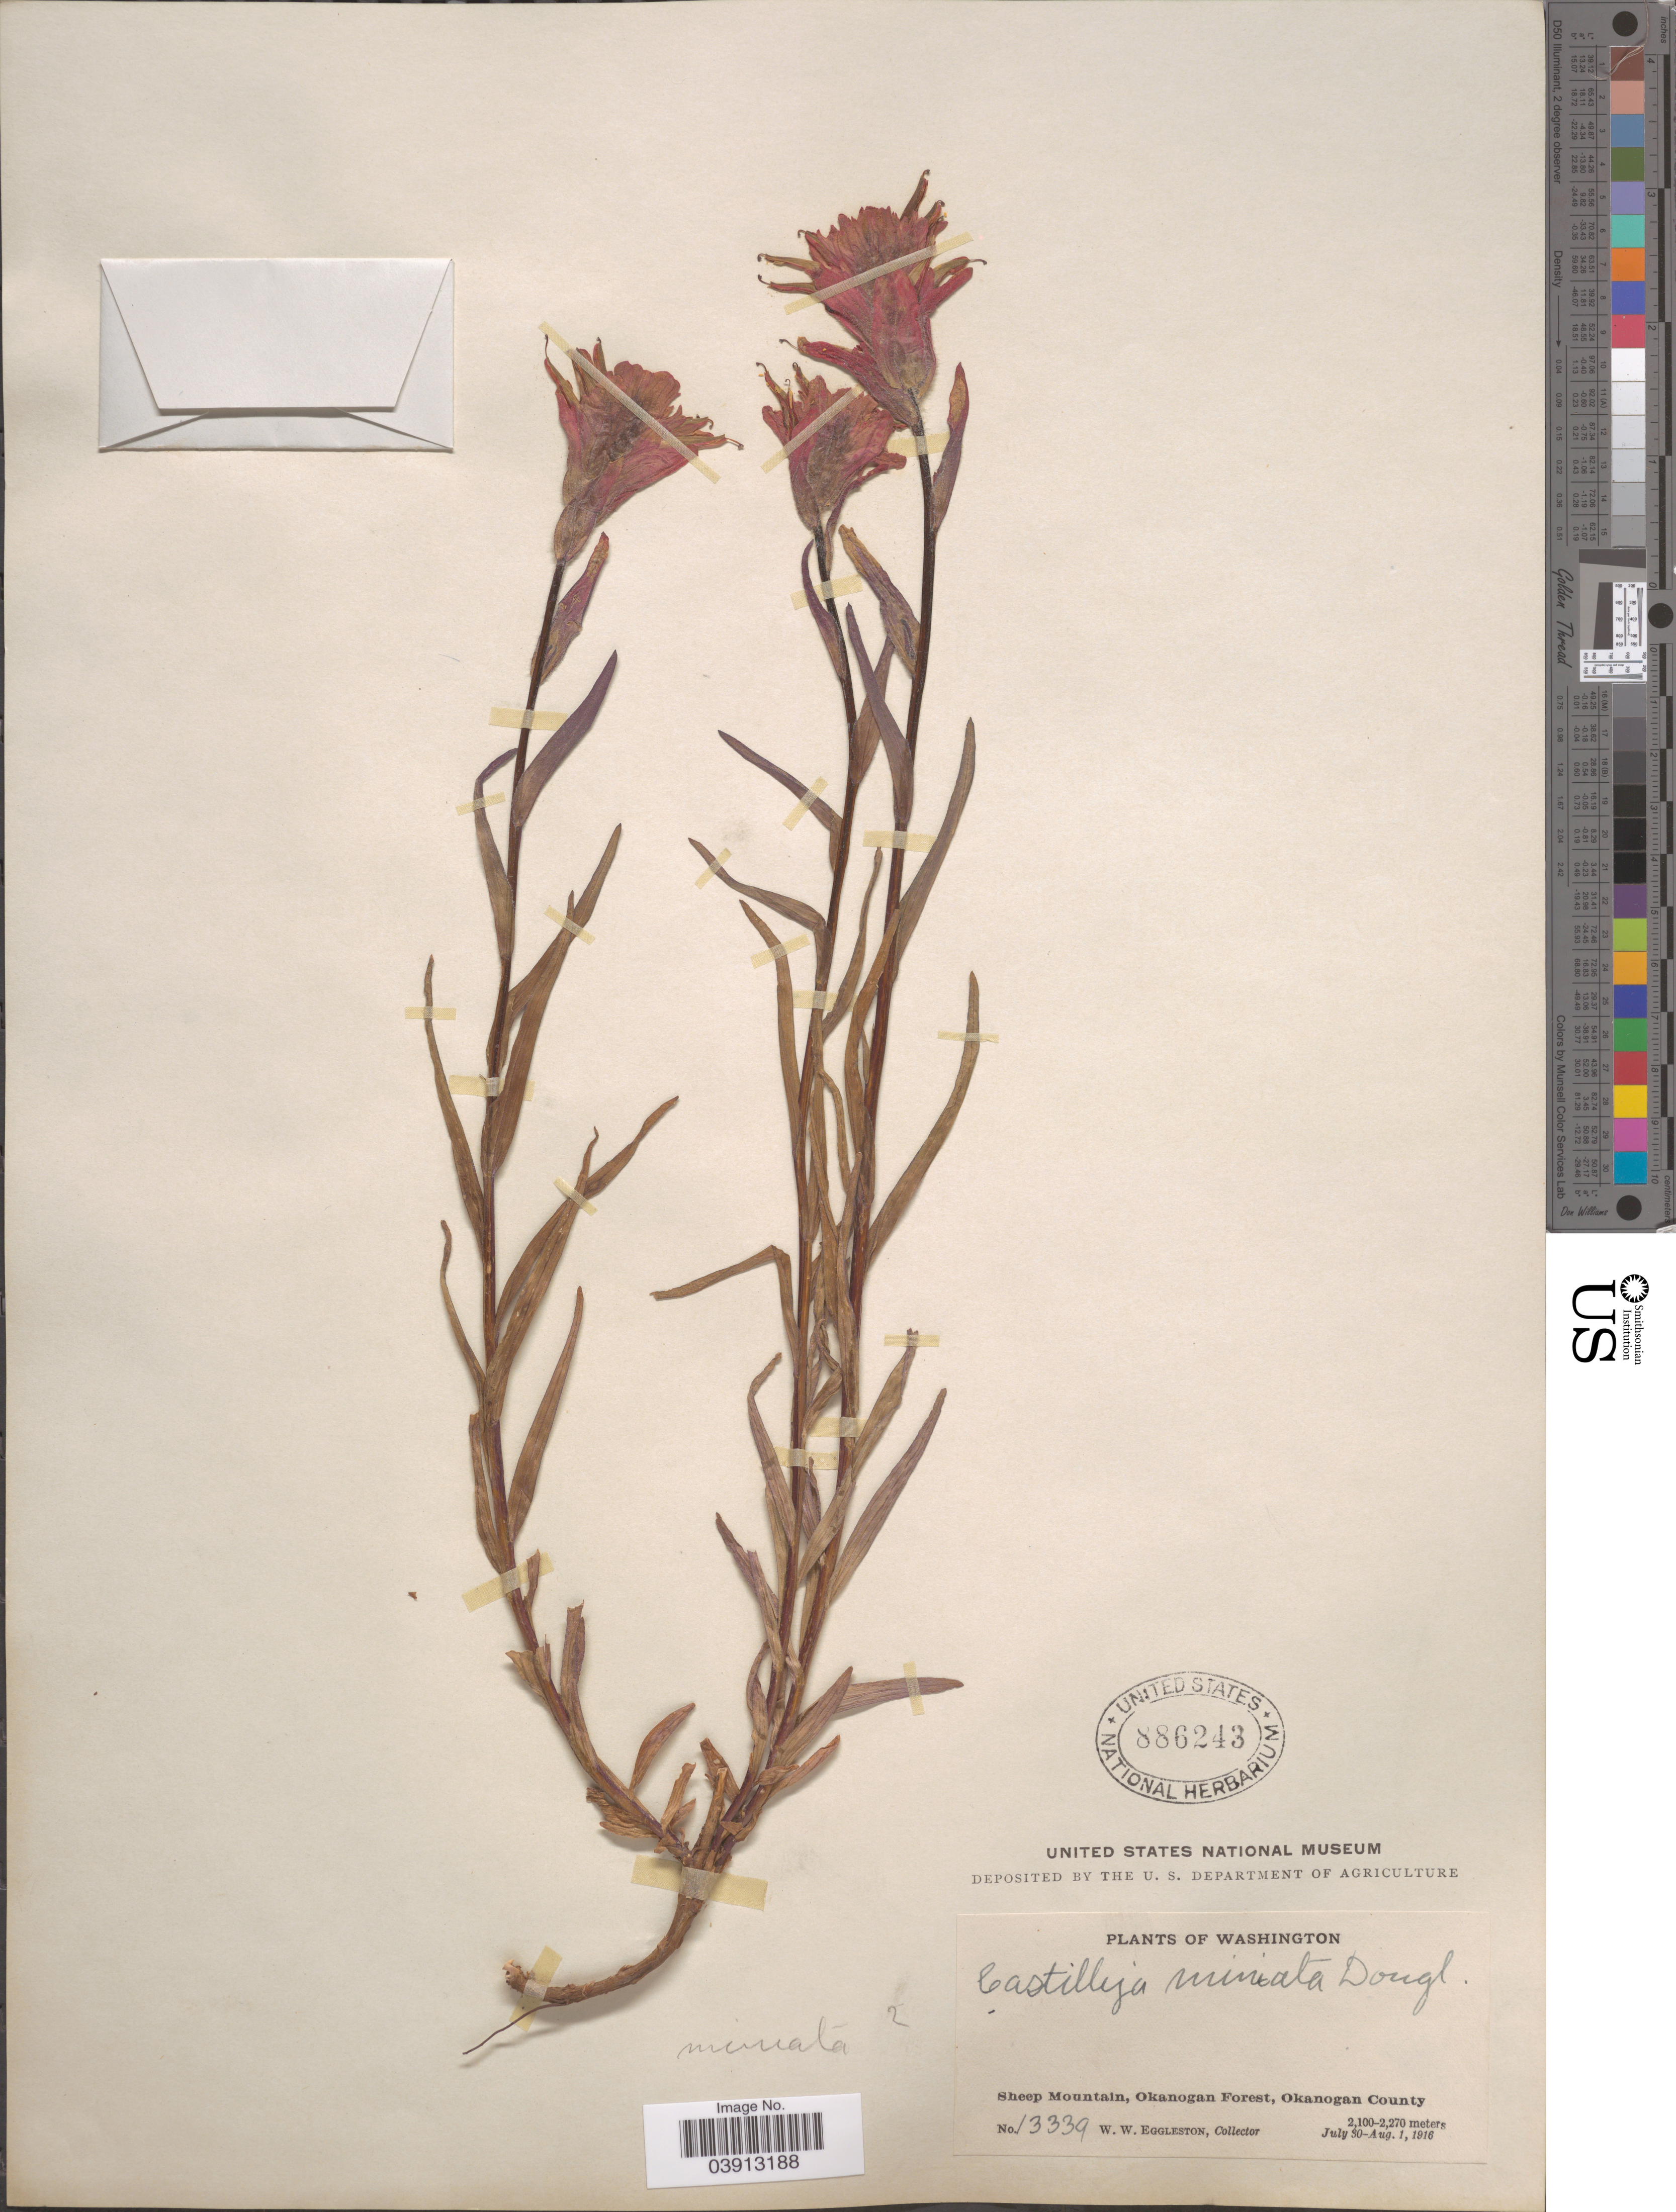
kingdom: Plantae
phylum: Tracheophyta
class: Magnoliopsida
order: Lamiales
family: Orobanchaceae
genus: Castilleja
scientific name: Castilleja miniata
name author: Douglas ex Hook.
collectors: W. W. Eggleston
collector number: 13339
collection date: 1916-07-30/1916-08-01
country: United States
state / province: Washington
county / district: Okanogan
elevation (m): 2100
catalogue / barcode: US 886243